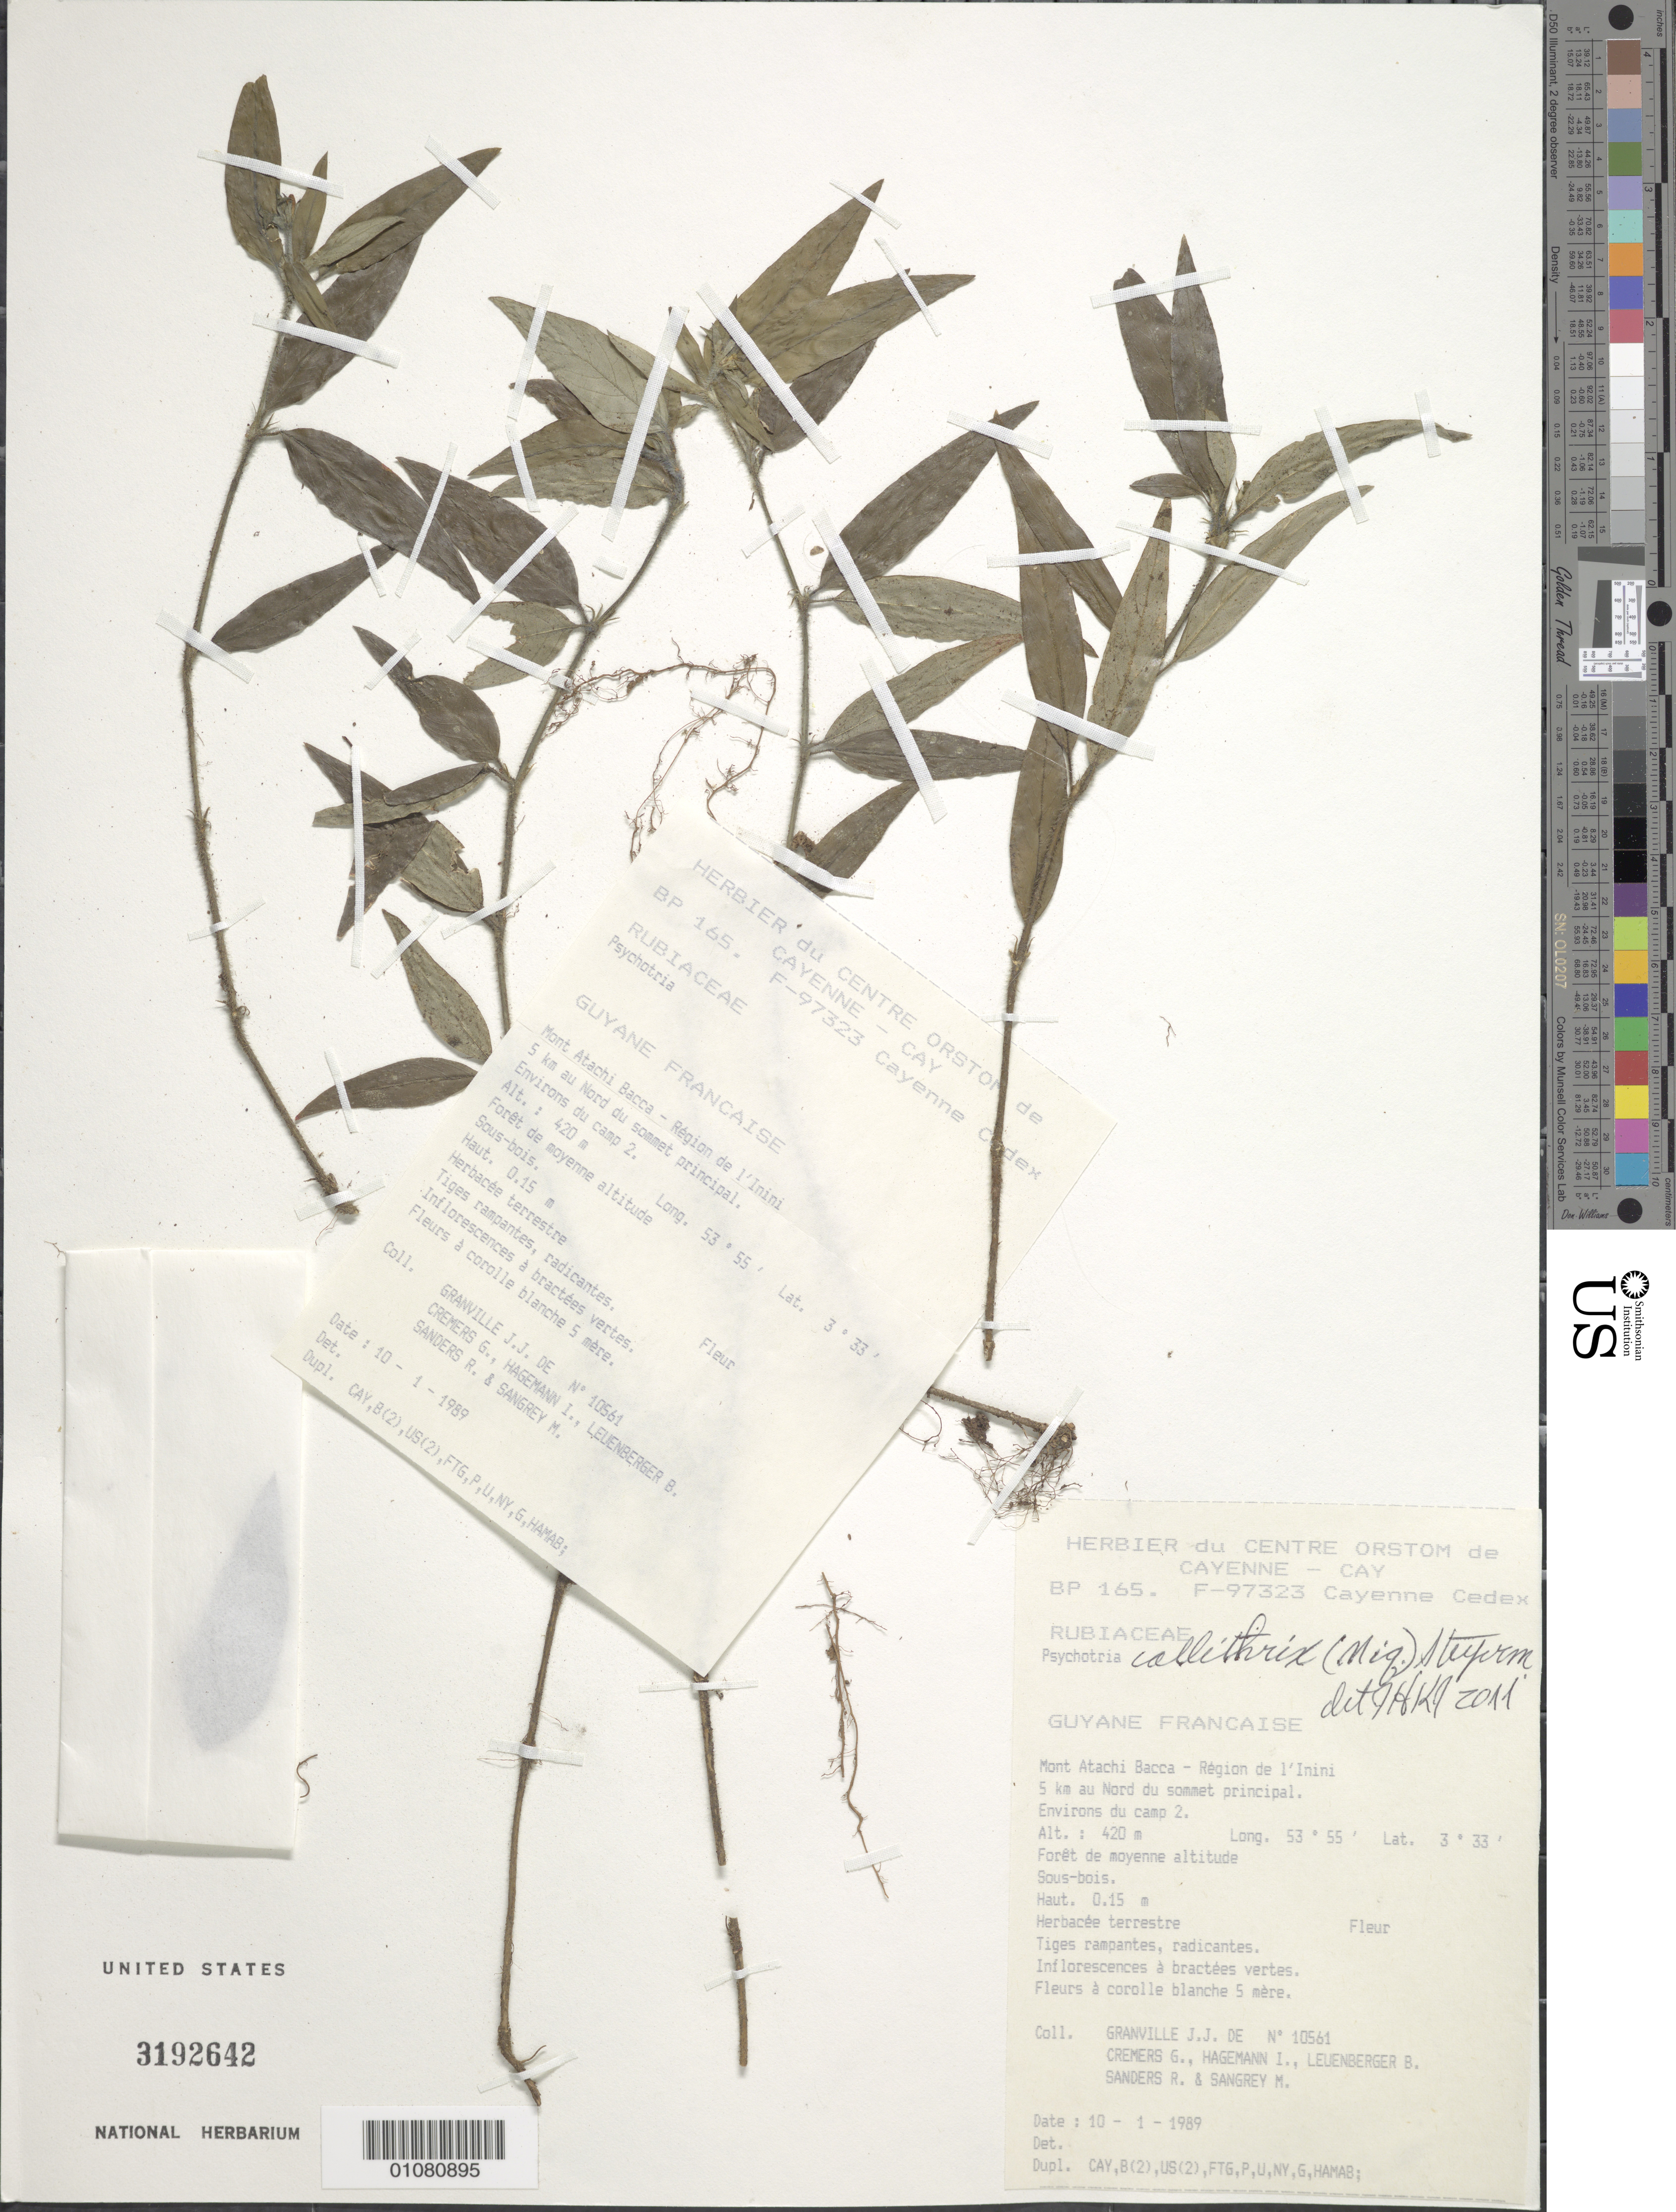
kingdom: Plantae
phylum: Tracheophyta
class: Magnoliopsida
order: Gentianales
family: Rubiaceae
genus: Palicourea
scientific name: Palicourea callithrix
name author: (Miq.) Delprete & J.H. Kirkbr.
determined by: Kirkbride, J. H., Jr.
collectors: J.-J. de Granville, G. Cremers, J. Hagemann, B. E. Leuenberger, R. Sanders & M. S. Sangrey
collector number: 10561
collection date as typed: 10-Jan-89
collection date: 1989-01-10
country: French Guiana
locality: Mont Atachi Bacca, région de l'Inini. 5 km au Nord du sommet principal. Environs du camp 2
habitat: Foret de moyenne altitude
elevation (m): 420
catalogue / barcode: US 3192642